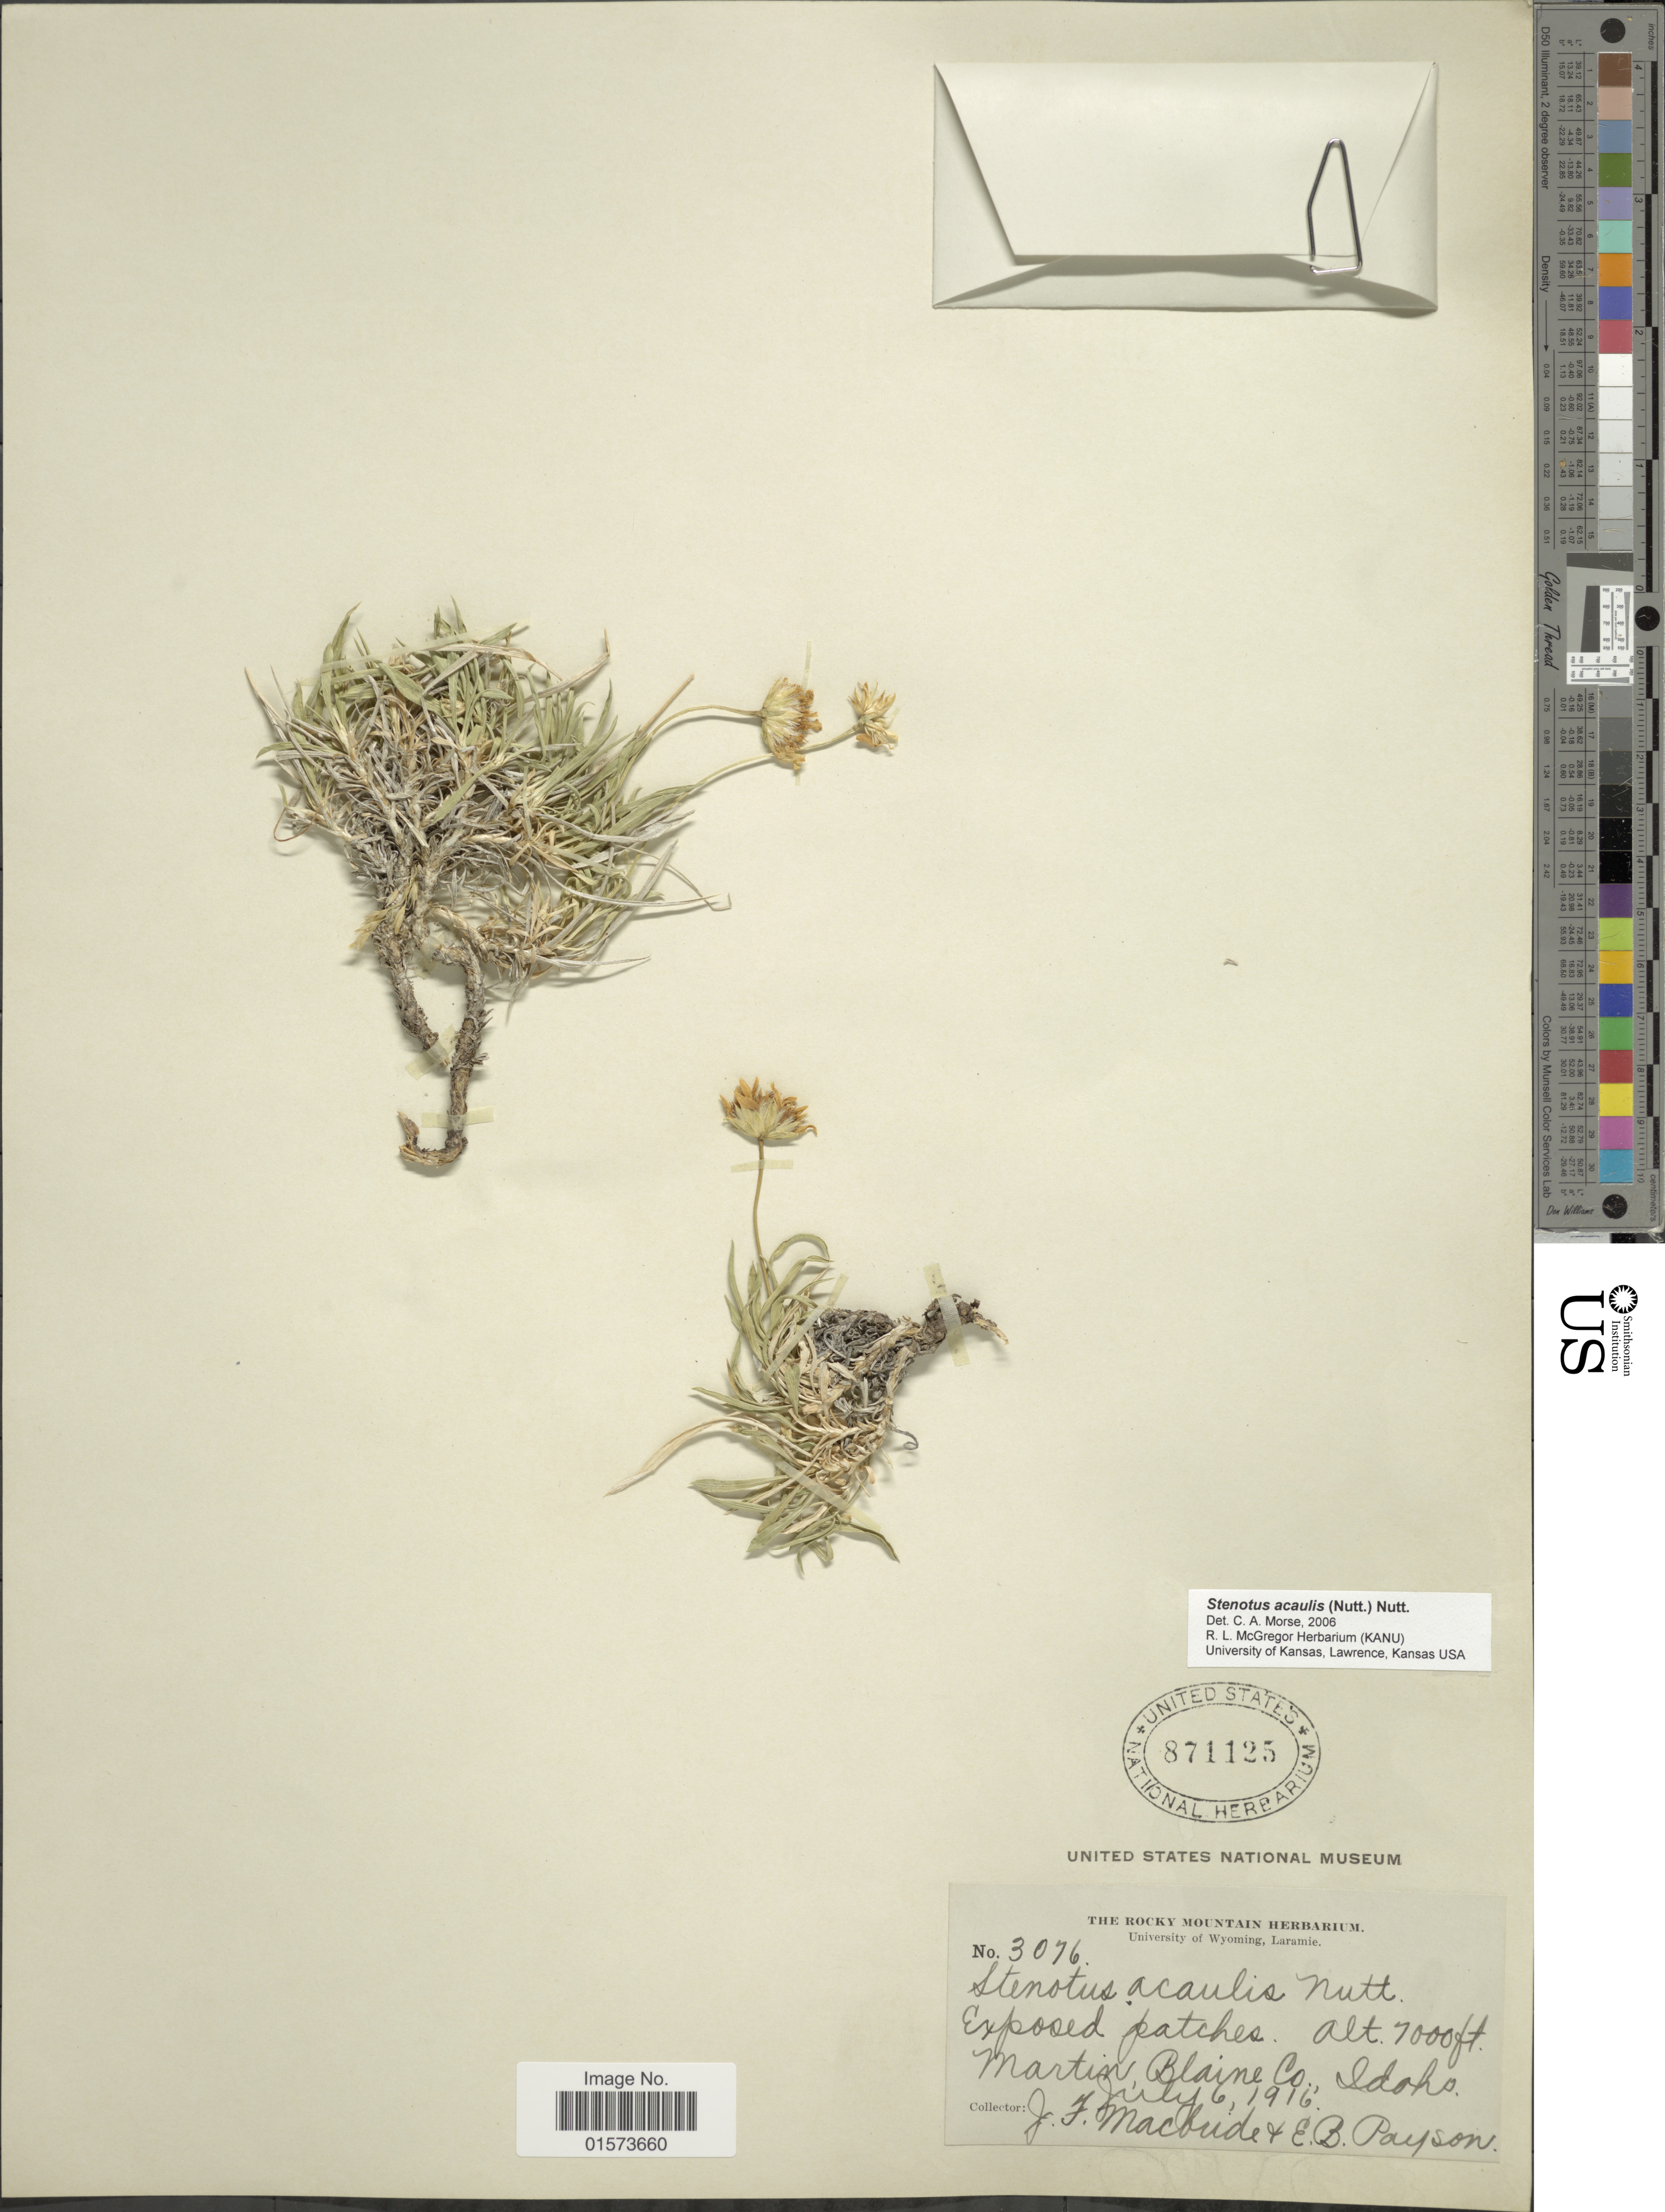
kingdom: Plantae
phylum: Tracheophyta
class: Magnoliopsida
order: Asterales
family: Asteraceae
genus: Stenotus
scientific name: Stenotus acaulis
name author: (Nutt.) Nutt.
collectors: J. F. Macbride & E. B. Payson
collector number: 3076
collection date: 1916-07-06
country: United States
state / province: Idaho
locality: Exposed patches, Martin Blaine Co.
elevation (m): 2134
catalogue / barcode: US 871125